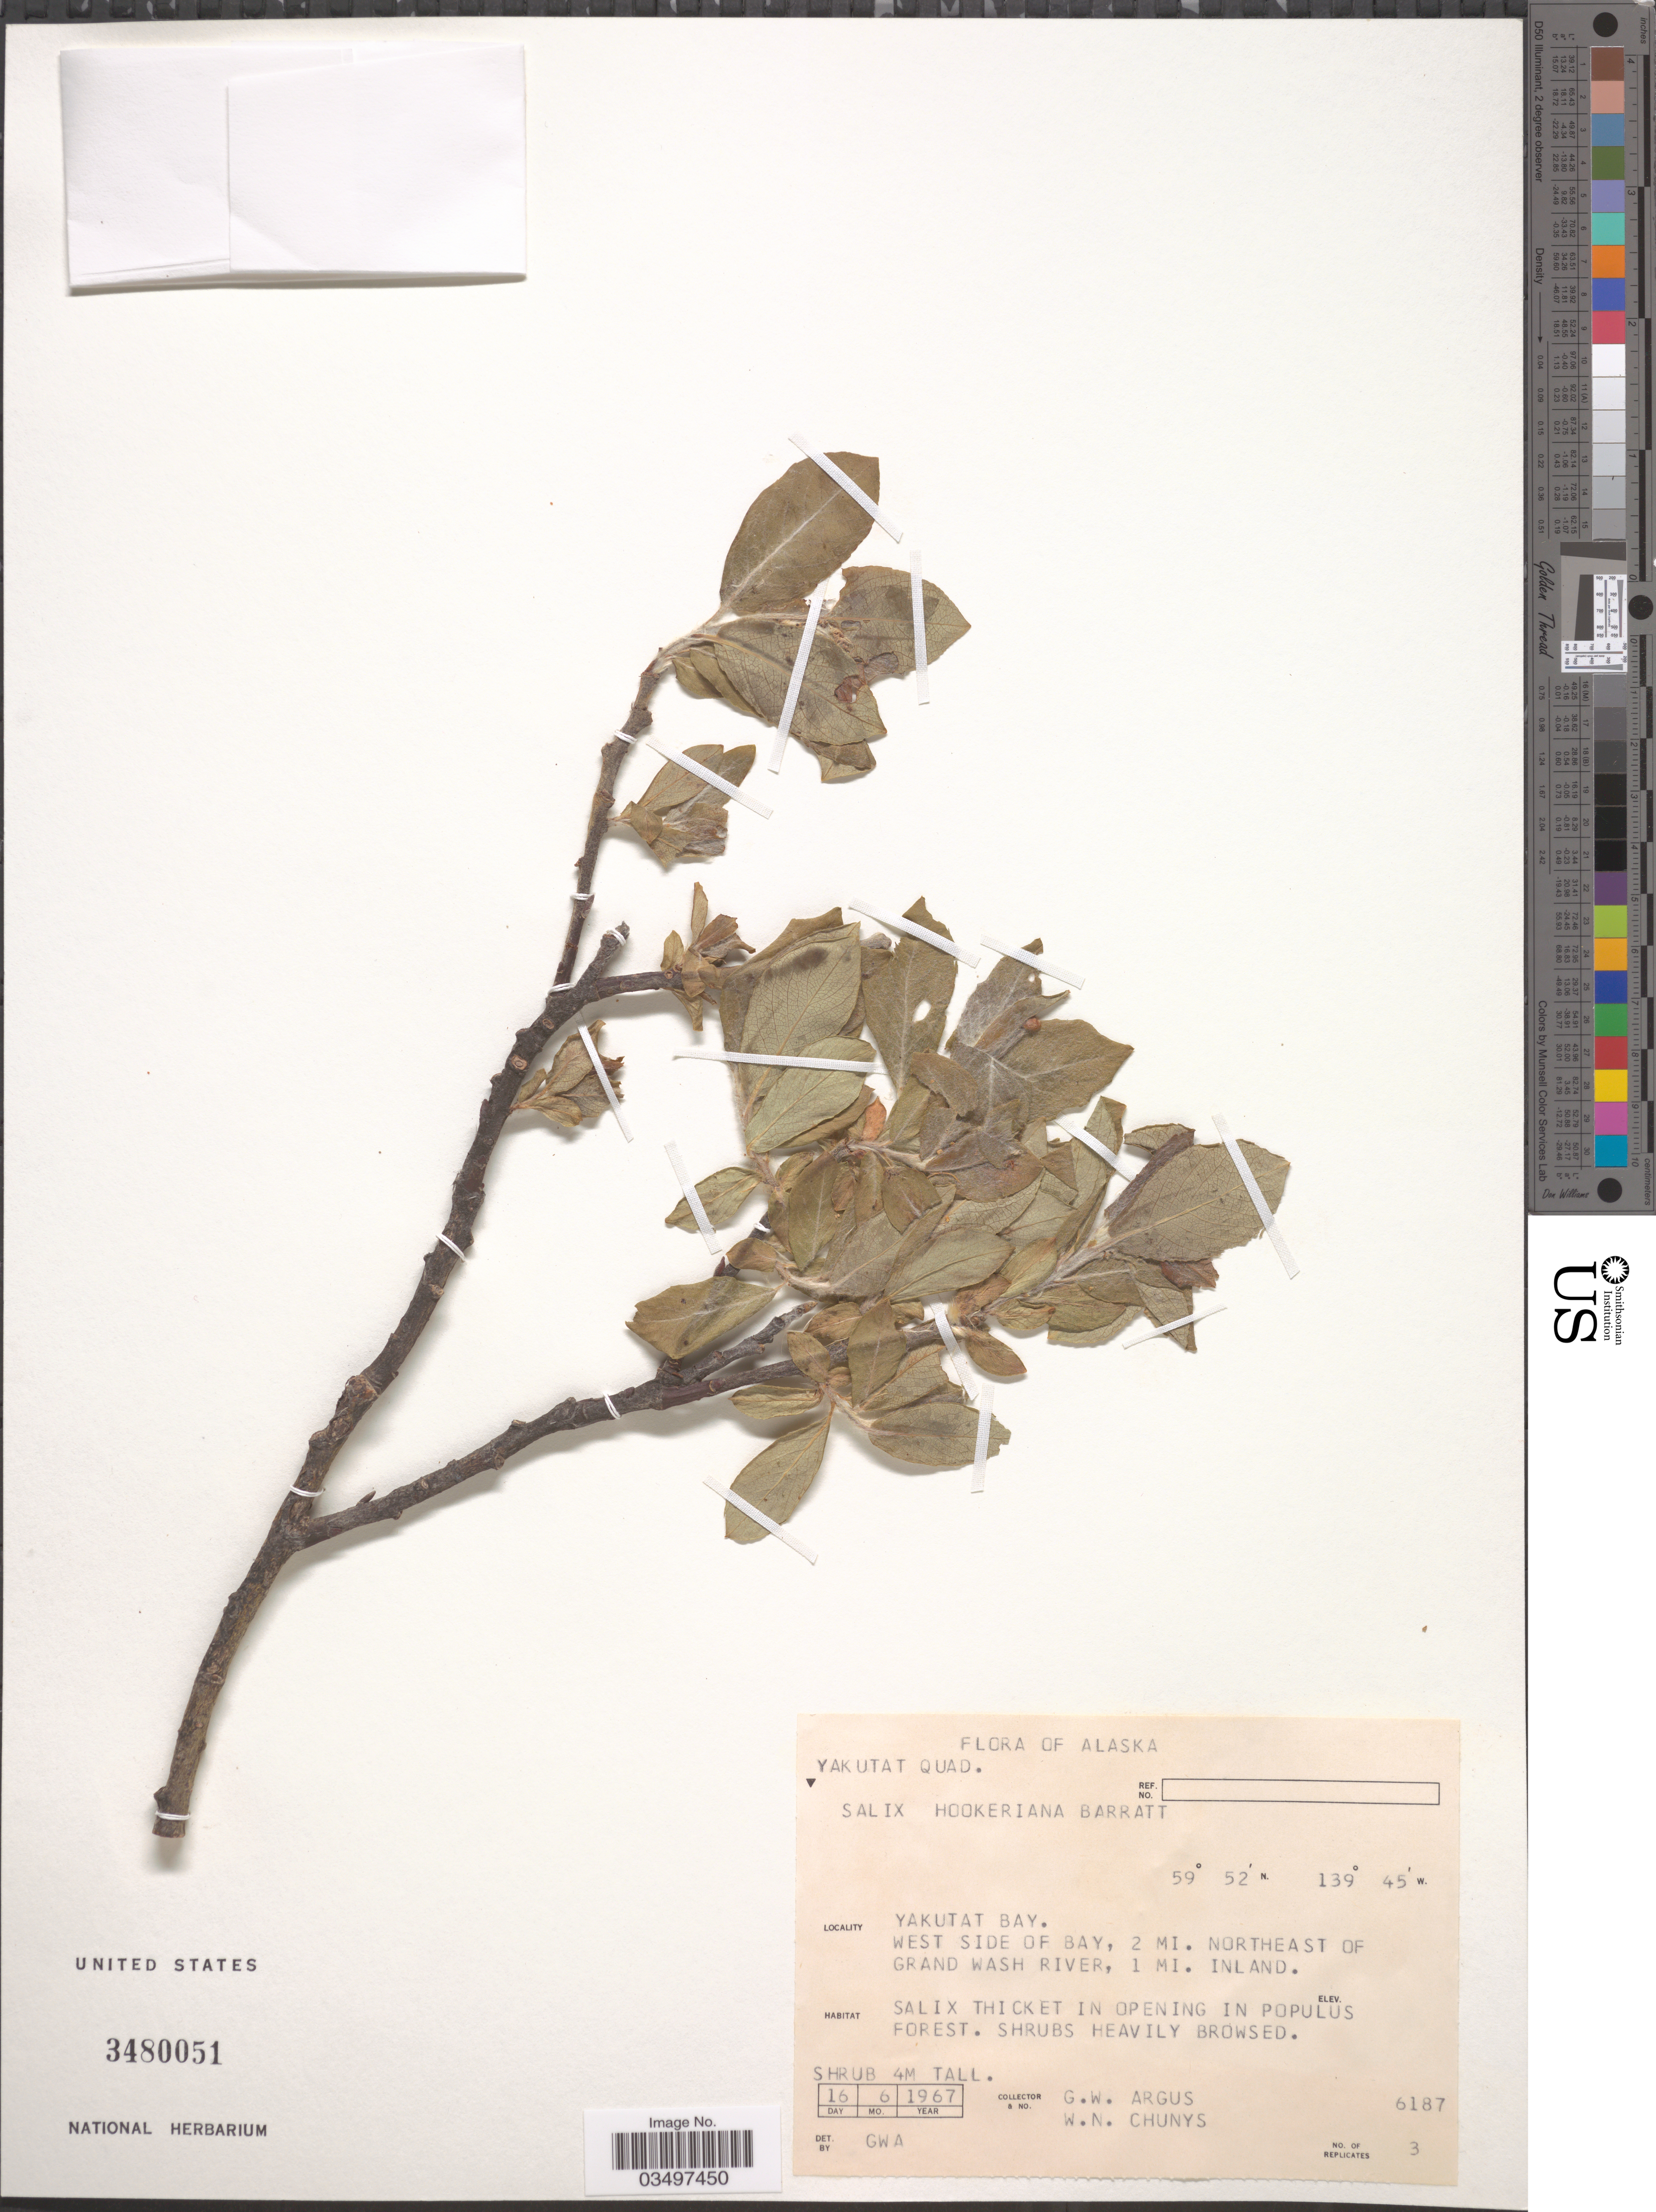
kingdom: Plantae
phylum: Tracheophyta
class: Magnoliopsida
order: Malpighiales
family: Salicaceae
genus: Salix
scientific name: Salix hookeriana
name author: Barratt ex Hook.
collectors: G. W. Argus & W. Chunys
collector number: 6187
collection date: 1967-06-16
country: United States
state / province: Alaska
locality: Yakutat Bay. West side of Bay, 2 mi. northeast of Grand Wash River, 1 mi. inland.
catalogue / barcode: US 3480051